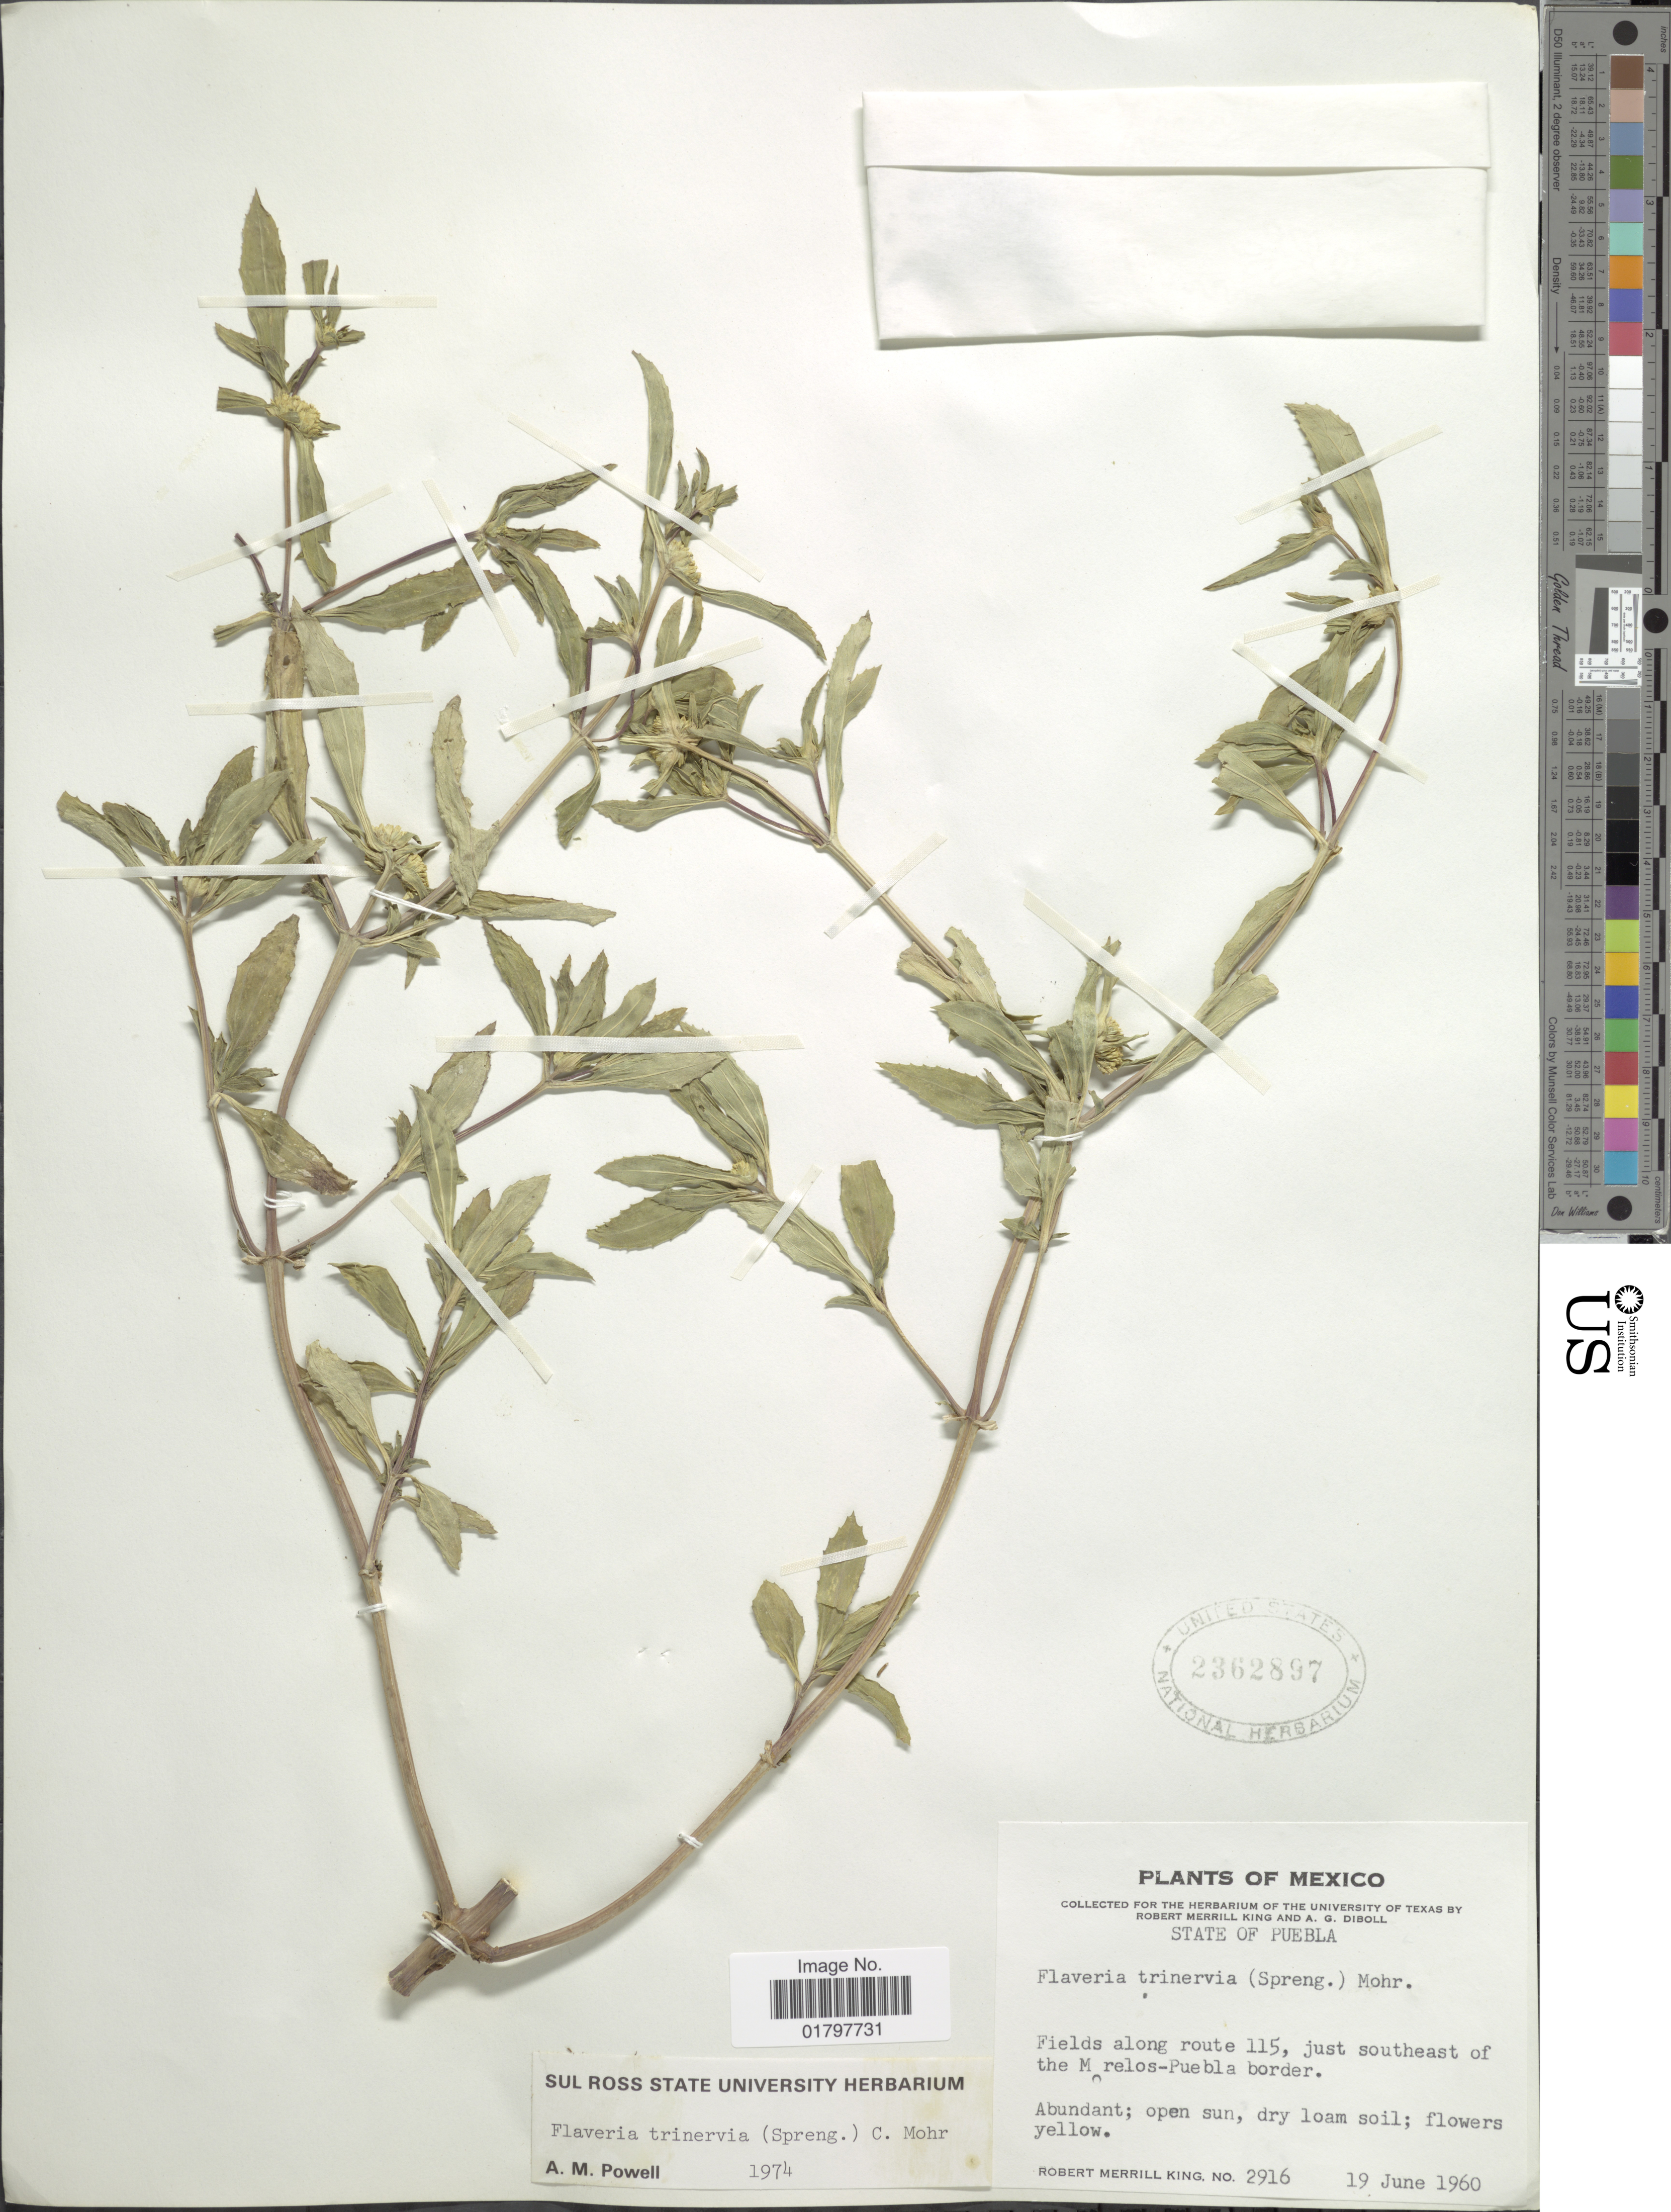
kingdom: Plantae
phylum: Tracheophyta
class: Magnoliopsida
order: Asterales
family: Asteraceae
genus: Flaveria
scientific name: Flaveria trinervia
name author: (Spreng.) C. Mohr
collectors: R. M. King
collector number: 2916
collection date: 1960-06-19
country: Mexico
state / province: Puebla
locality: State of Puebla. Fields along route 115, just southeast of the Morelos-Puebla border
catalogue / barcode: US 2362897